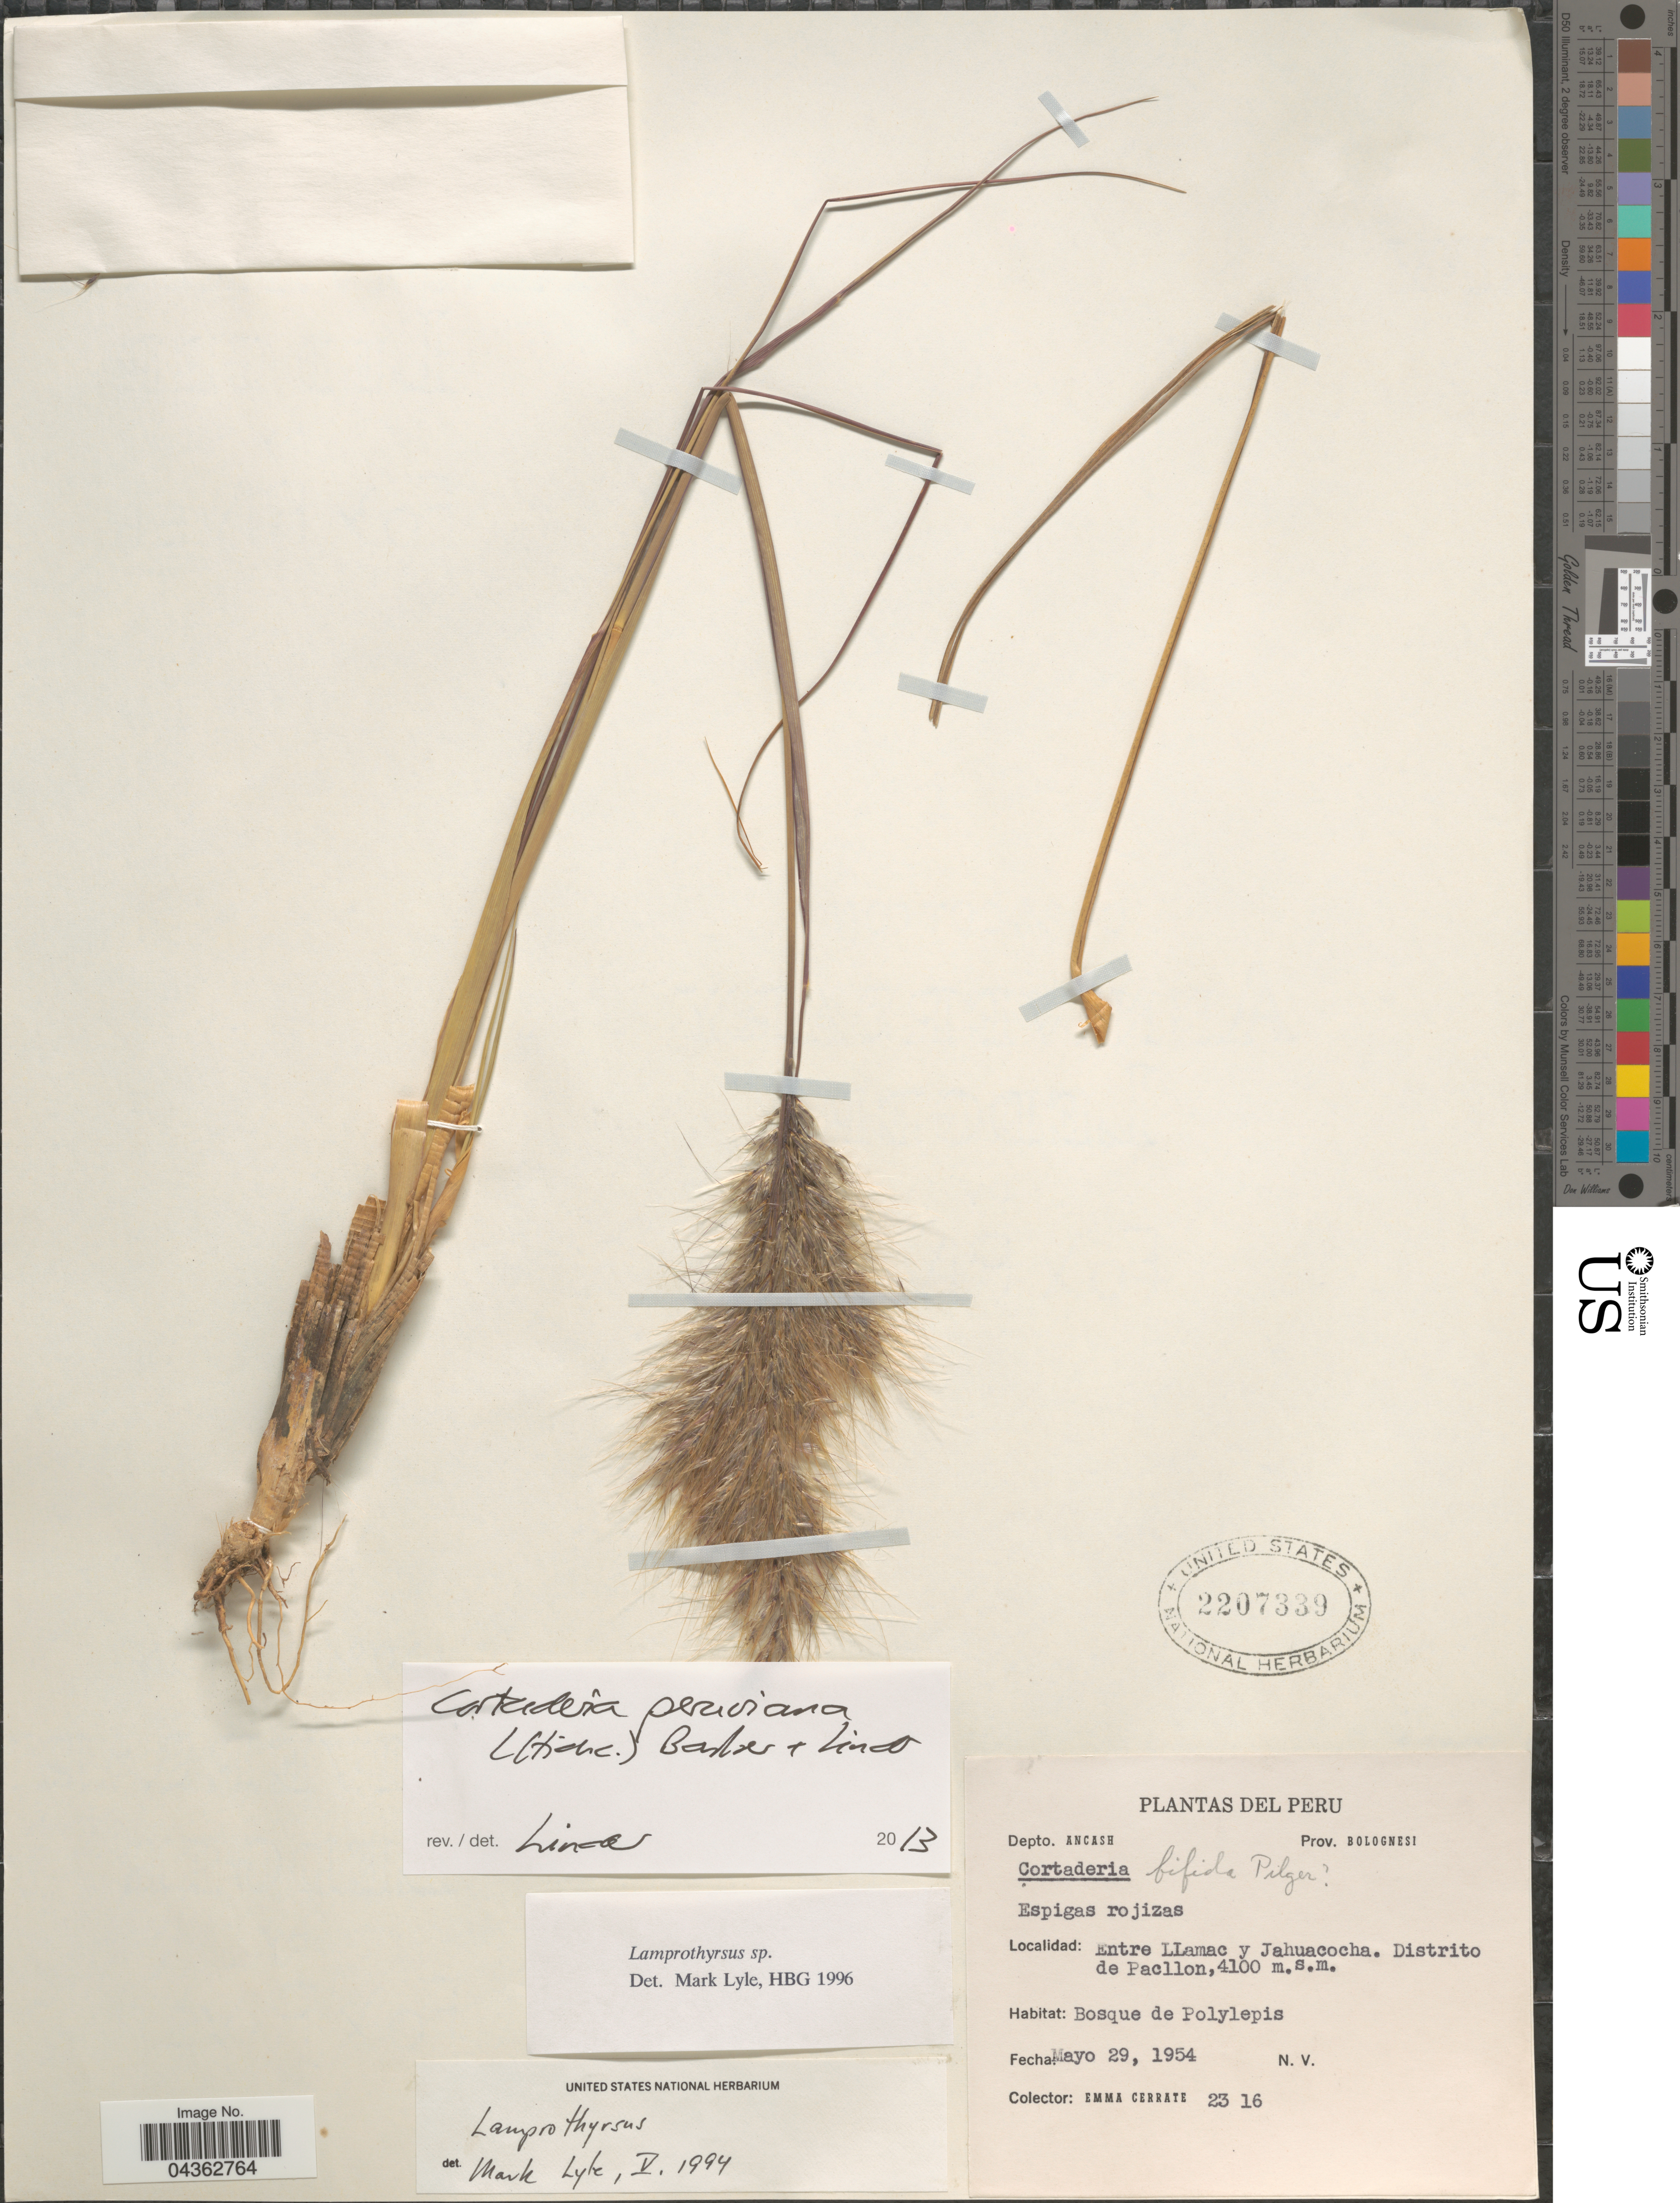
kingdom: Plantae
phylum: Tracheophyta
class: Liliopsida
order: Poales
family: Poaceae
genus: Cortaderia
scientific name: Cortaderia peruviana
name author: (Hitchc.) N.P. Barker & H.P. Linder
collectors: E. Cerrate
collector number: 2316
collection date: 1954-05-29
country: Peru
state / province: Ancash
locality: Depto. Ancash. Prov. Bolognesi. Entre Llamac y Jahuacocha. Distrito de Pacllon.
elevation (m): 4100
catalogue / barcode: US 2207339